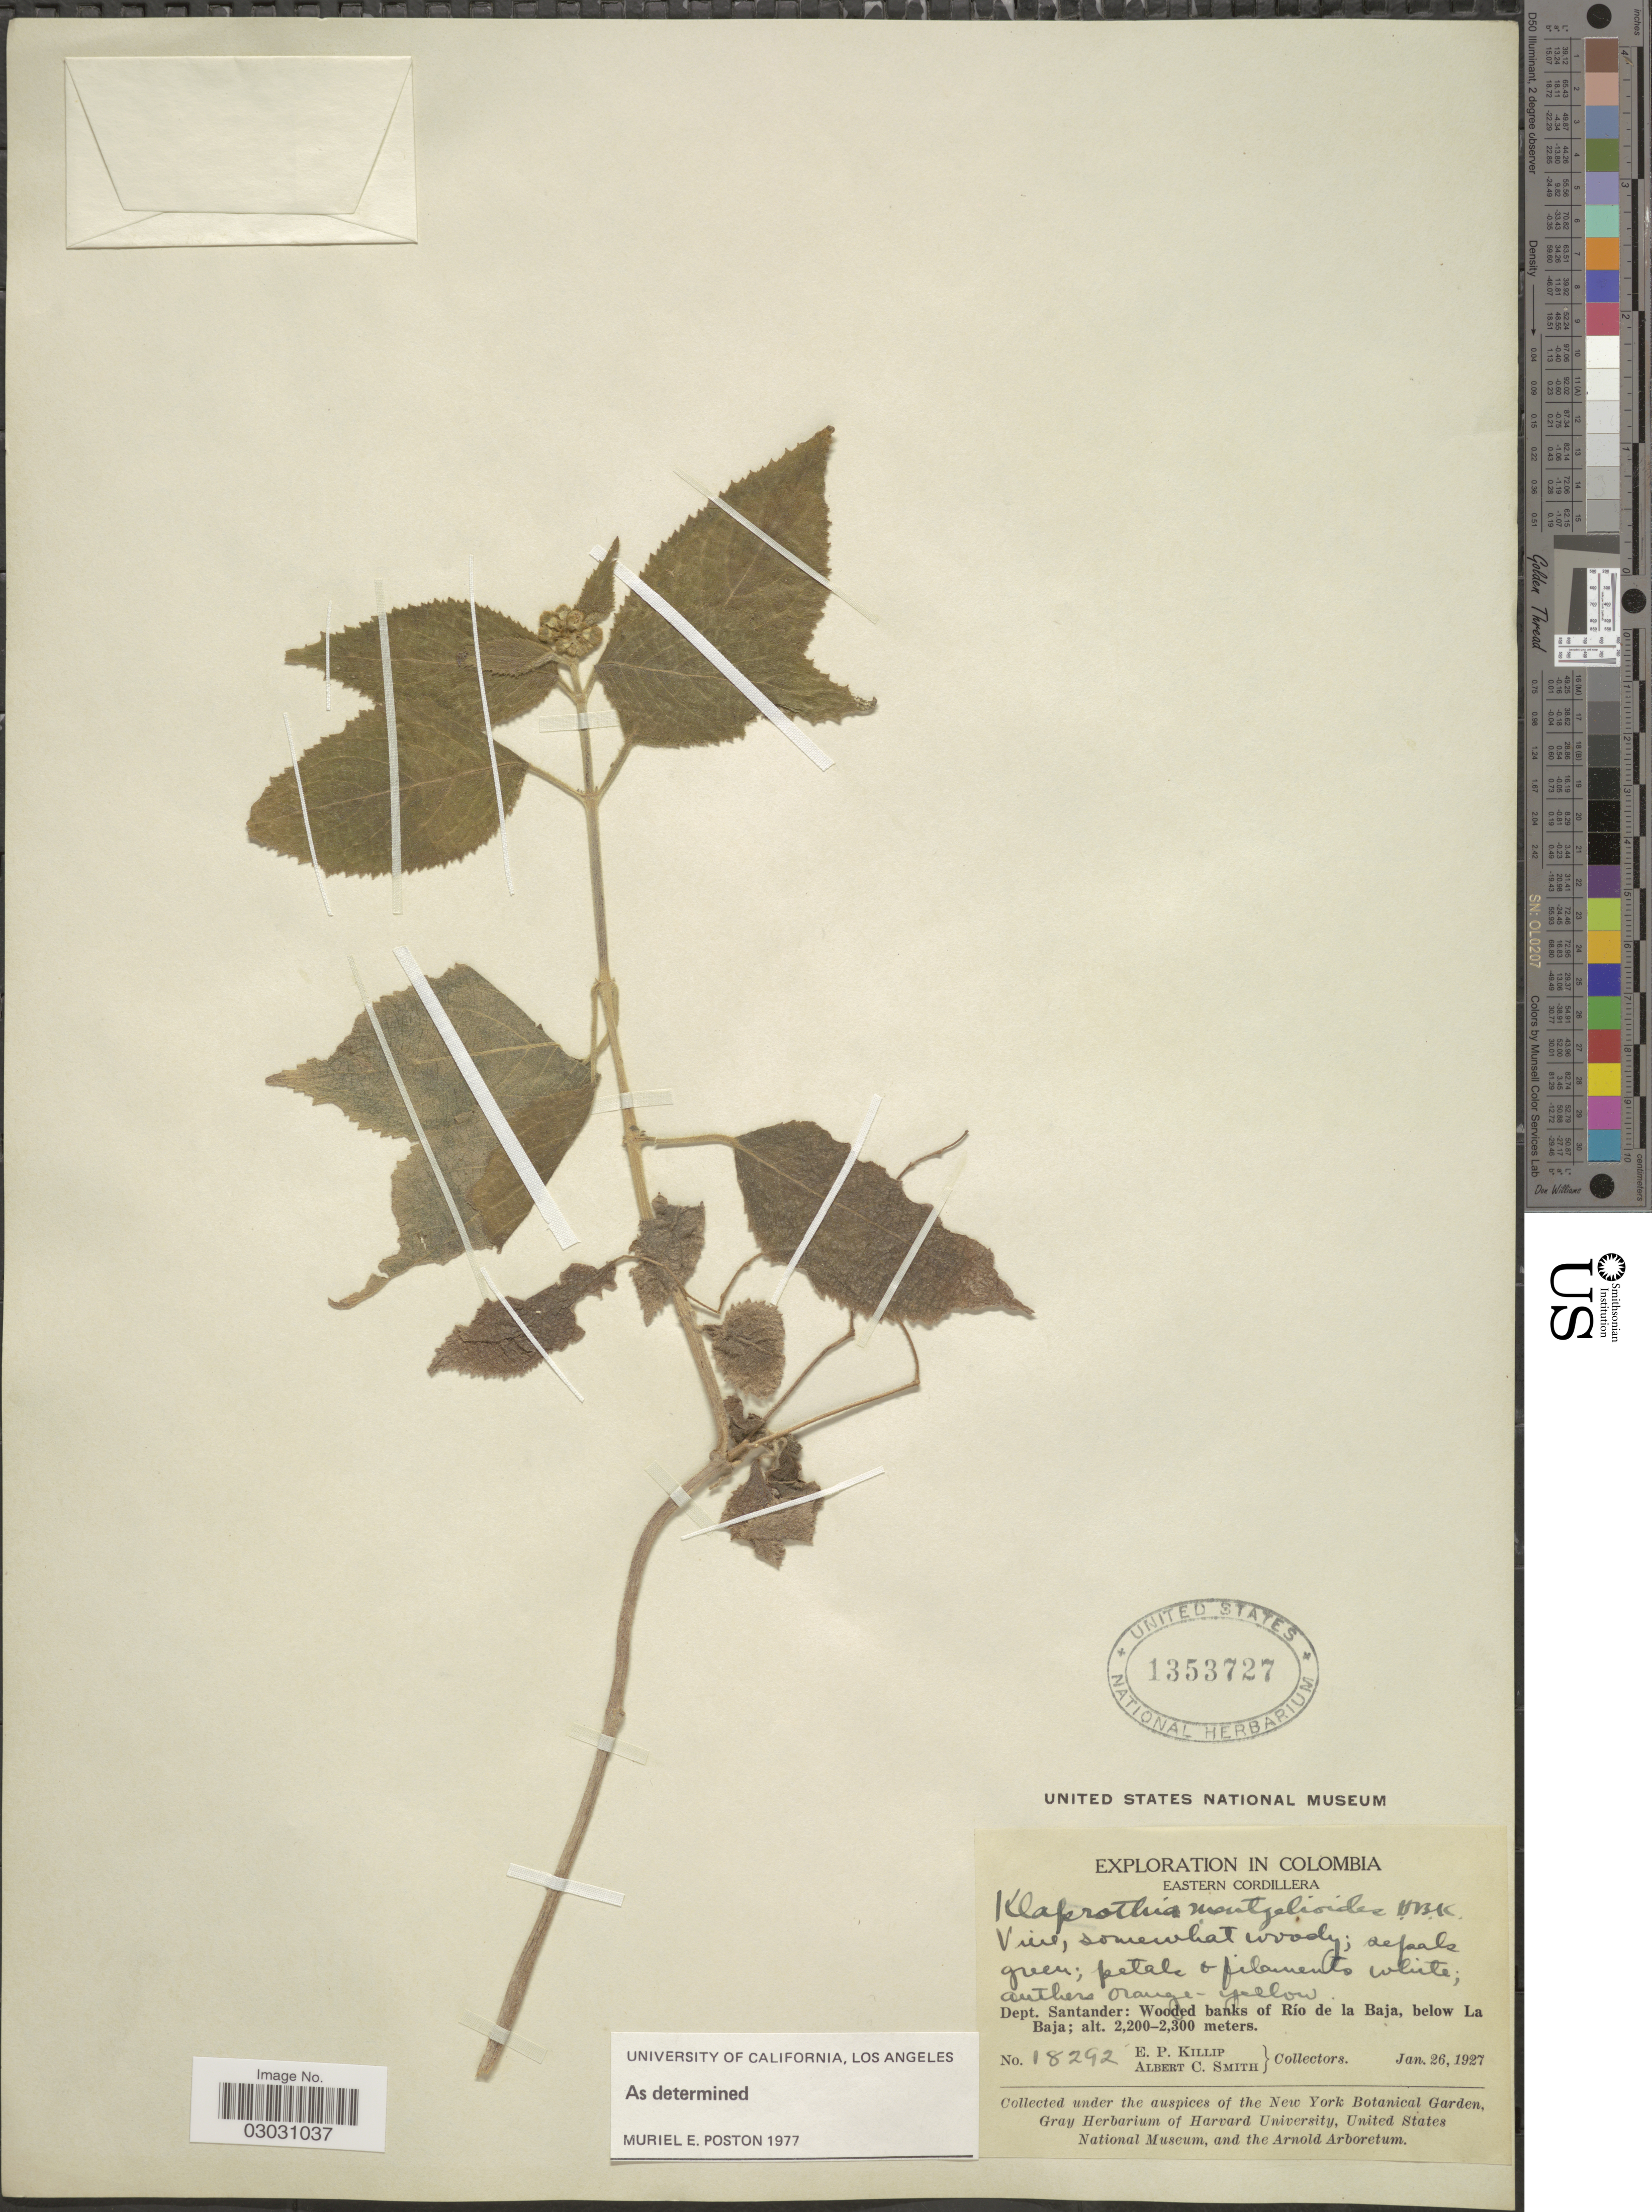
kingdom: Plantae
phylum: Tracheophyta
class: Magnoliopsida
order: Cornales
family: Loasaceae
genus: Klaprothia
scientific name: Klaprothia mentzelioides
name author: Kunth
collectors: E. P. Killip & A. C. Smith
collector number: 18292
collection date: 1927-01-26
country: Colombia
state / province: Santander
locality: Eastern Cordillera, Dept. Santander: Wooded banks of Río de la Baja, below La Baja.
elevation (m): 2200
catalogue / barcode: US 1353727